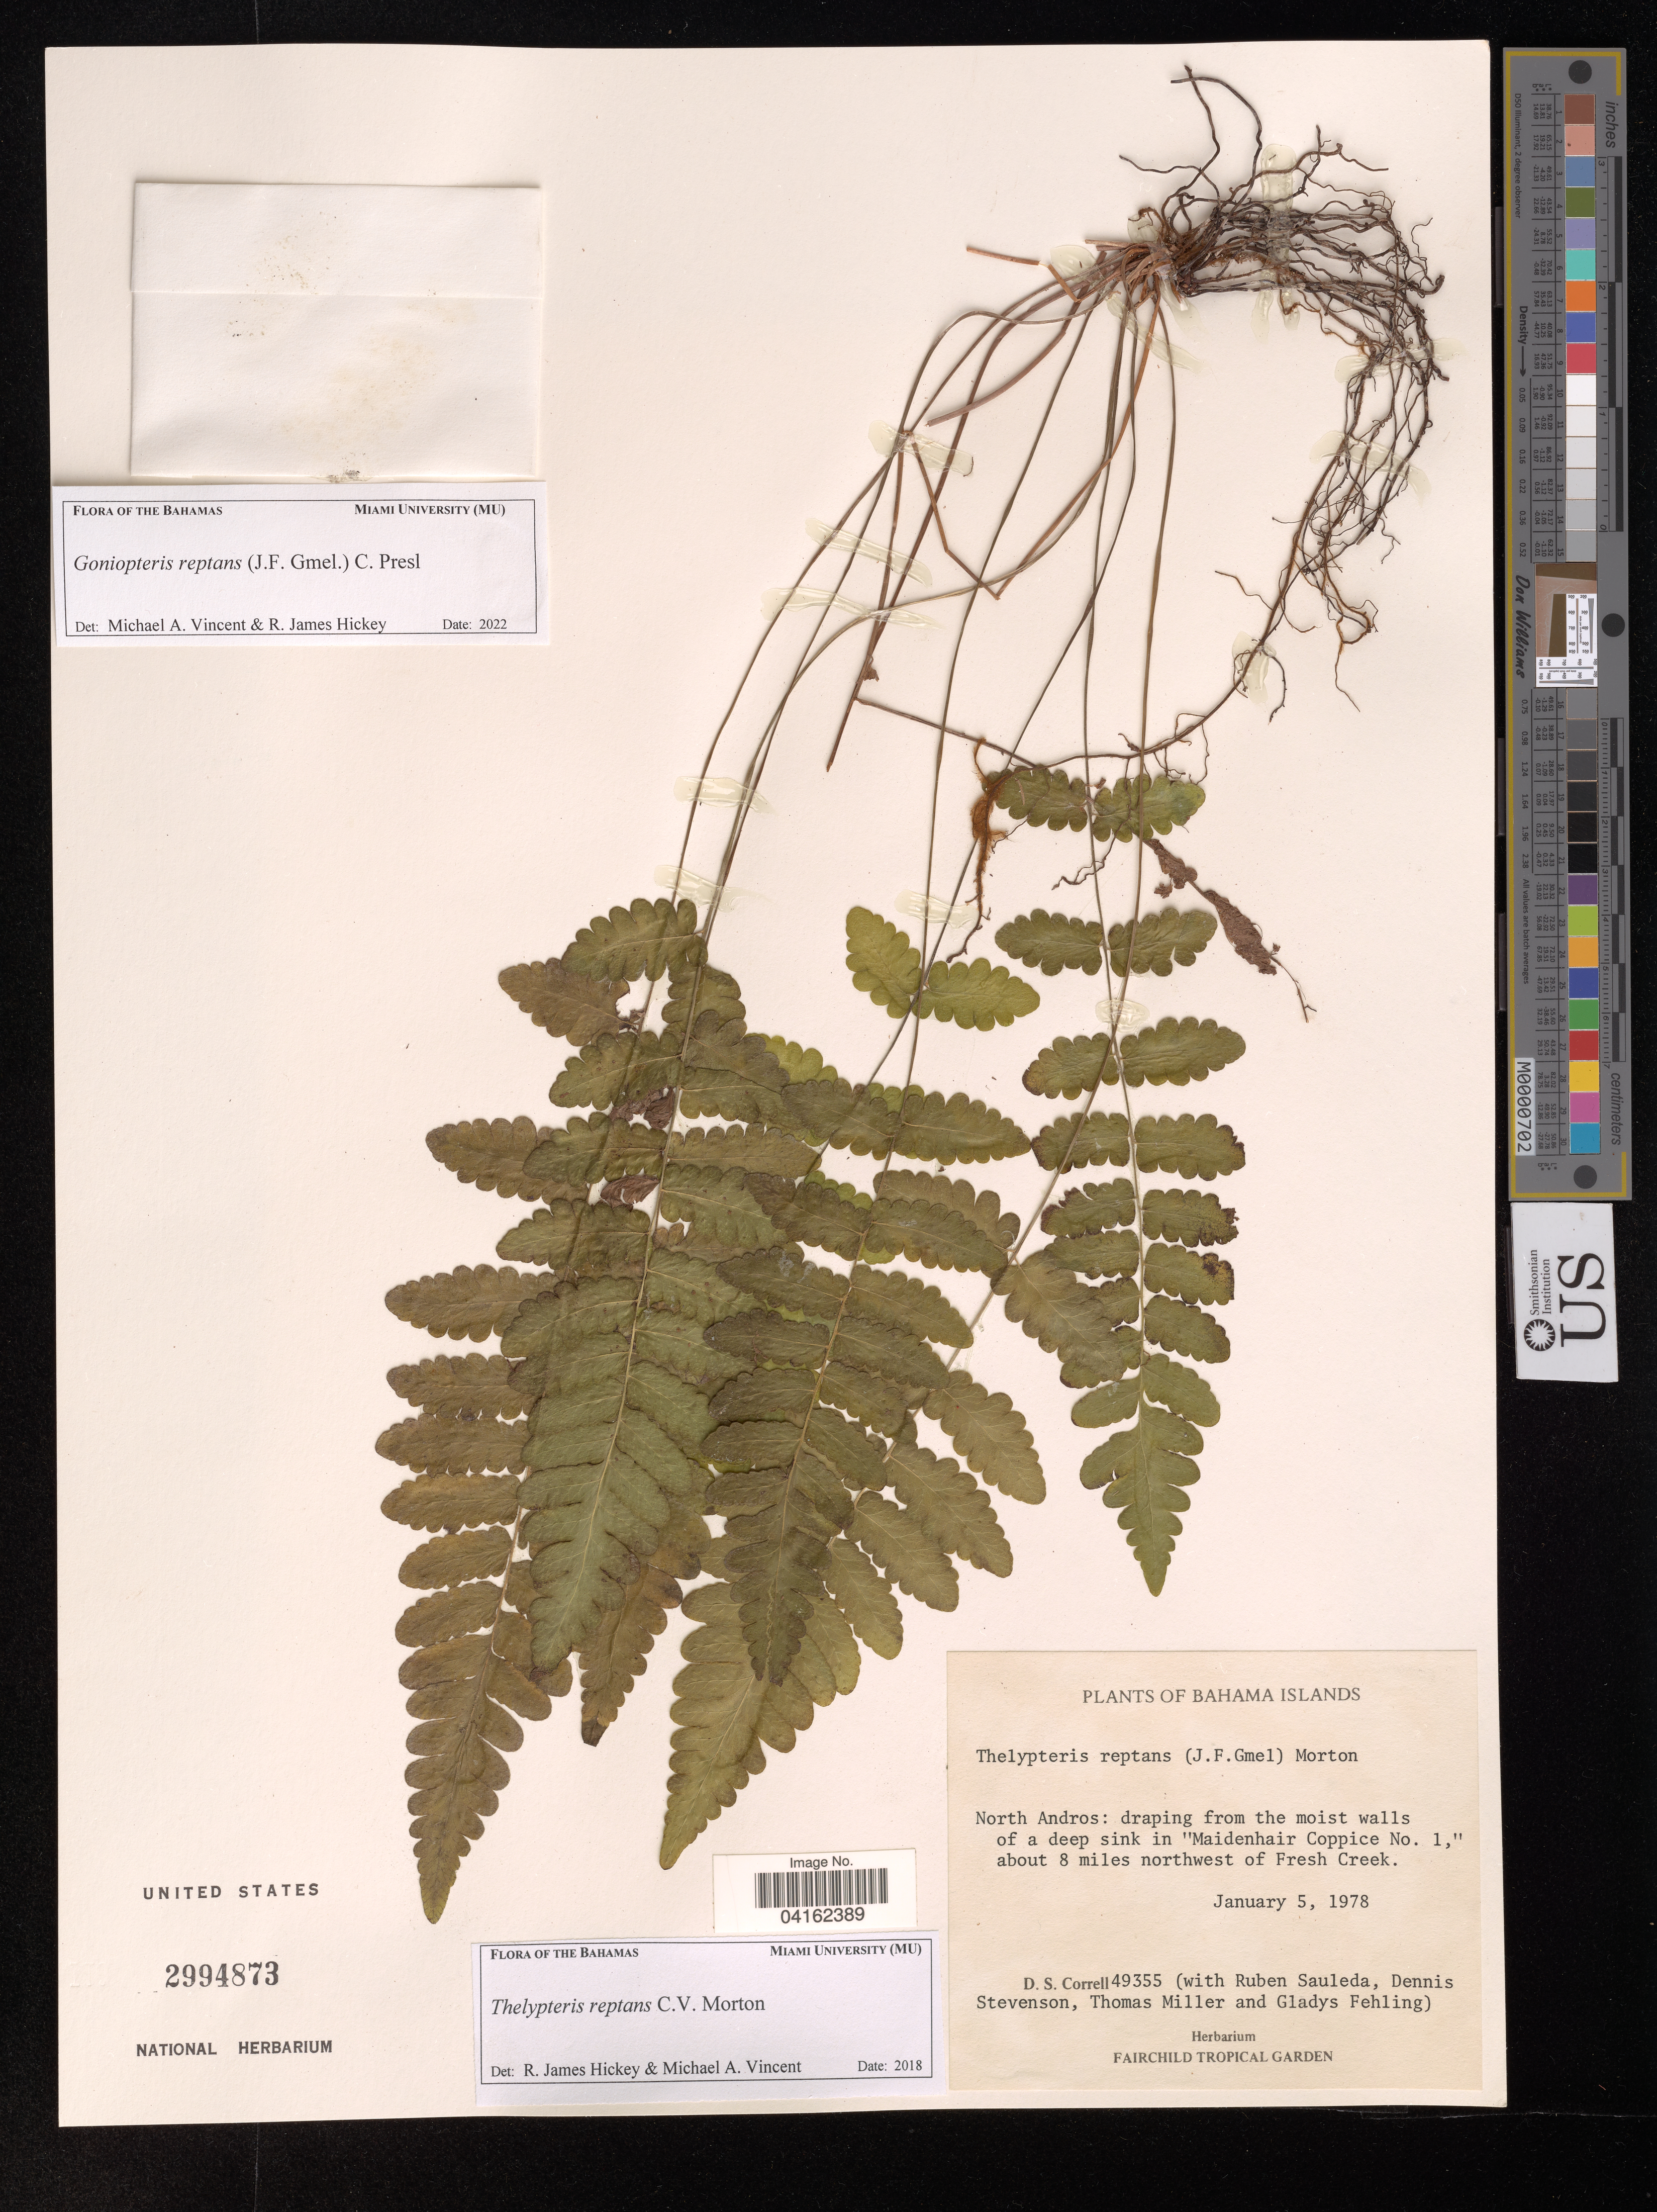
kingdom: Plantae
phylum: Tracheophyta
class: Polypodiopsida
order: Polypodiales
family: Thelypteridaceae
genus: Thelypteris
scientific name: Thelypteris reptans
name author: (J.F. Gmel.) C.V. Morton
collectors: D. S. Correll, R. Sauleda, D. Stevenson, T. Miller & G. Fehling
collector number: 49355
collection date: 1978-01-05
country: Bahamas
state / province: North Andros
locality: Draping from the moist walls of a deep sink in "Maidenhair Coppice No. 1," about 8 miles northwest of Fresh Creek.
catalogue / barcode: US 2994873